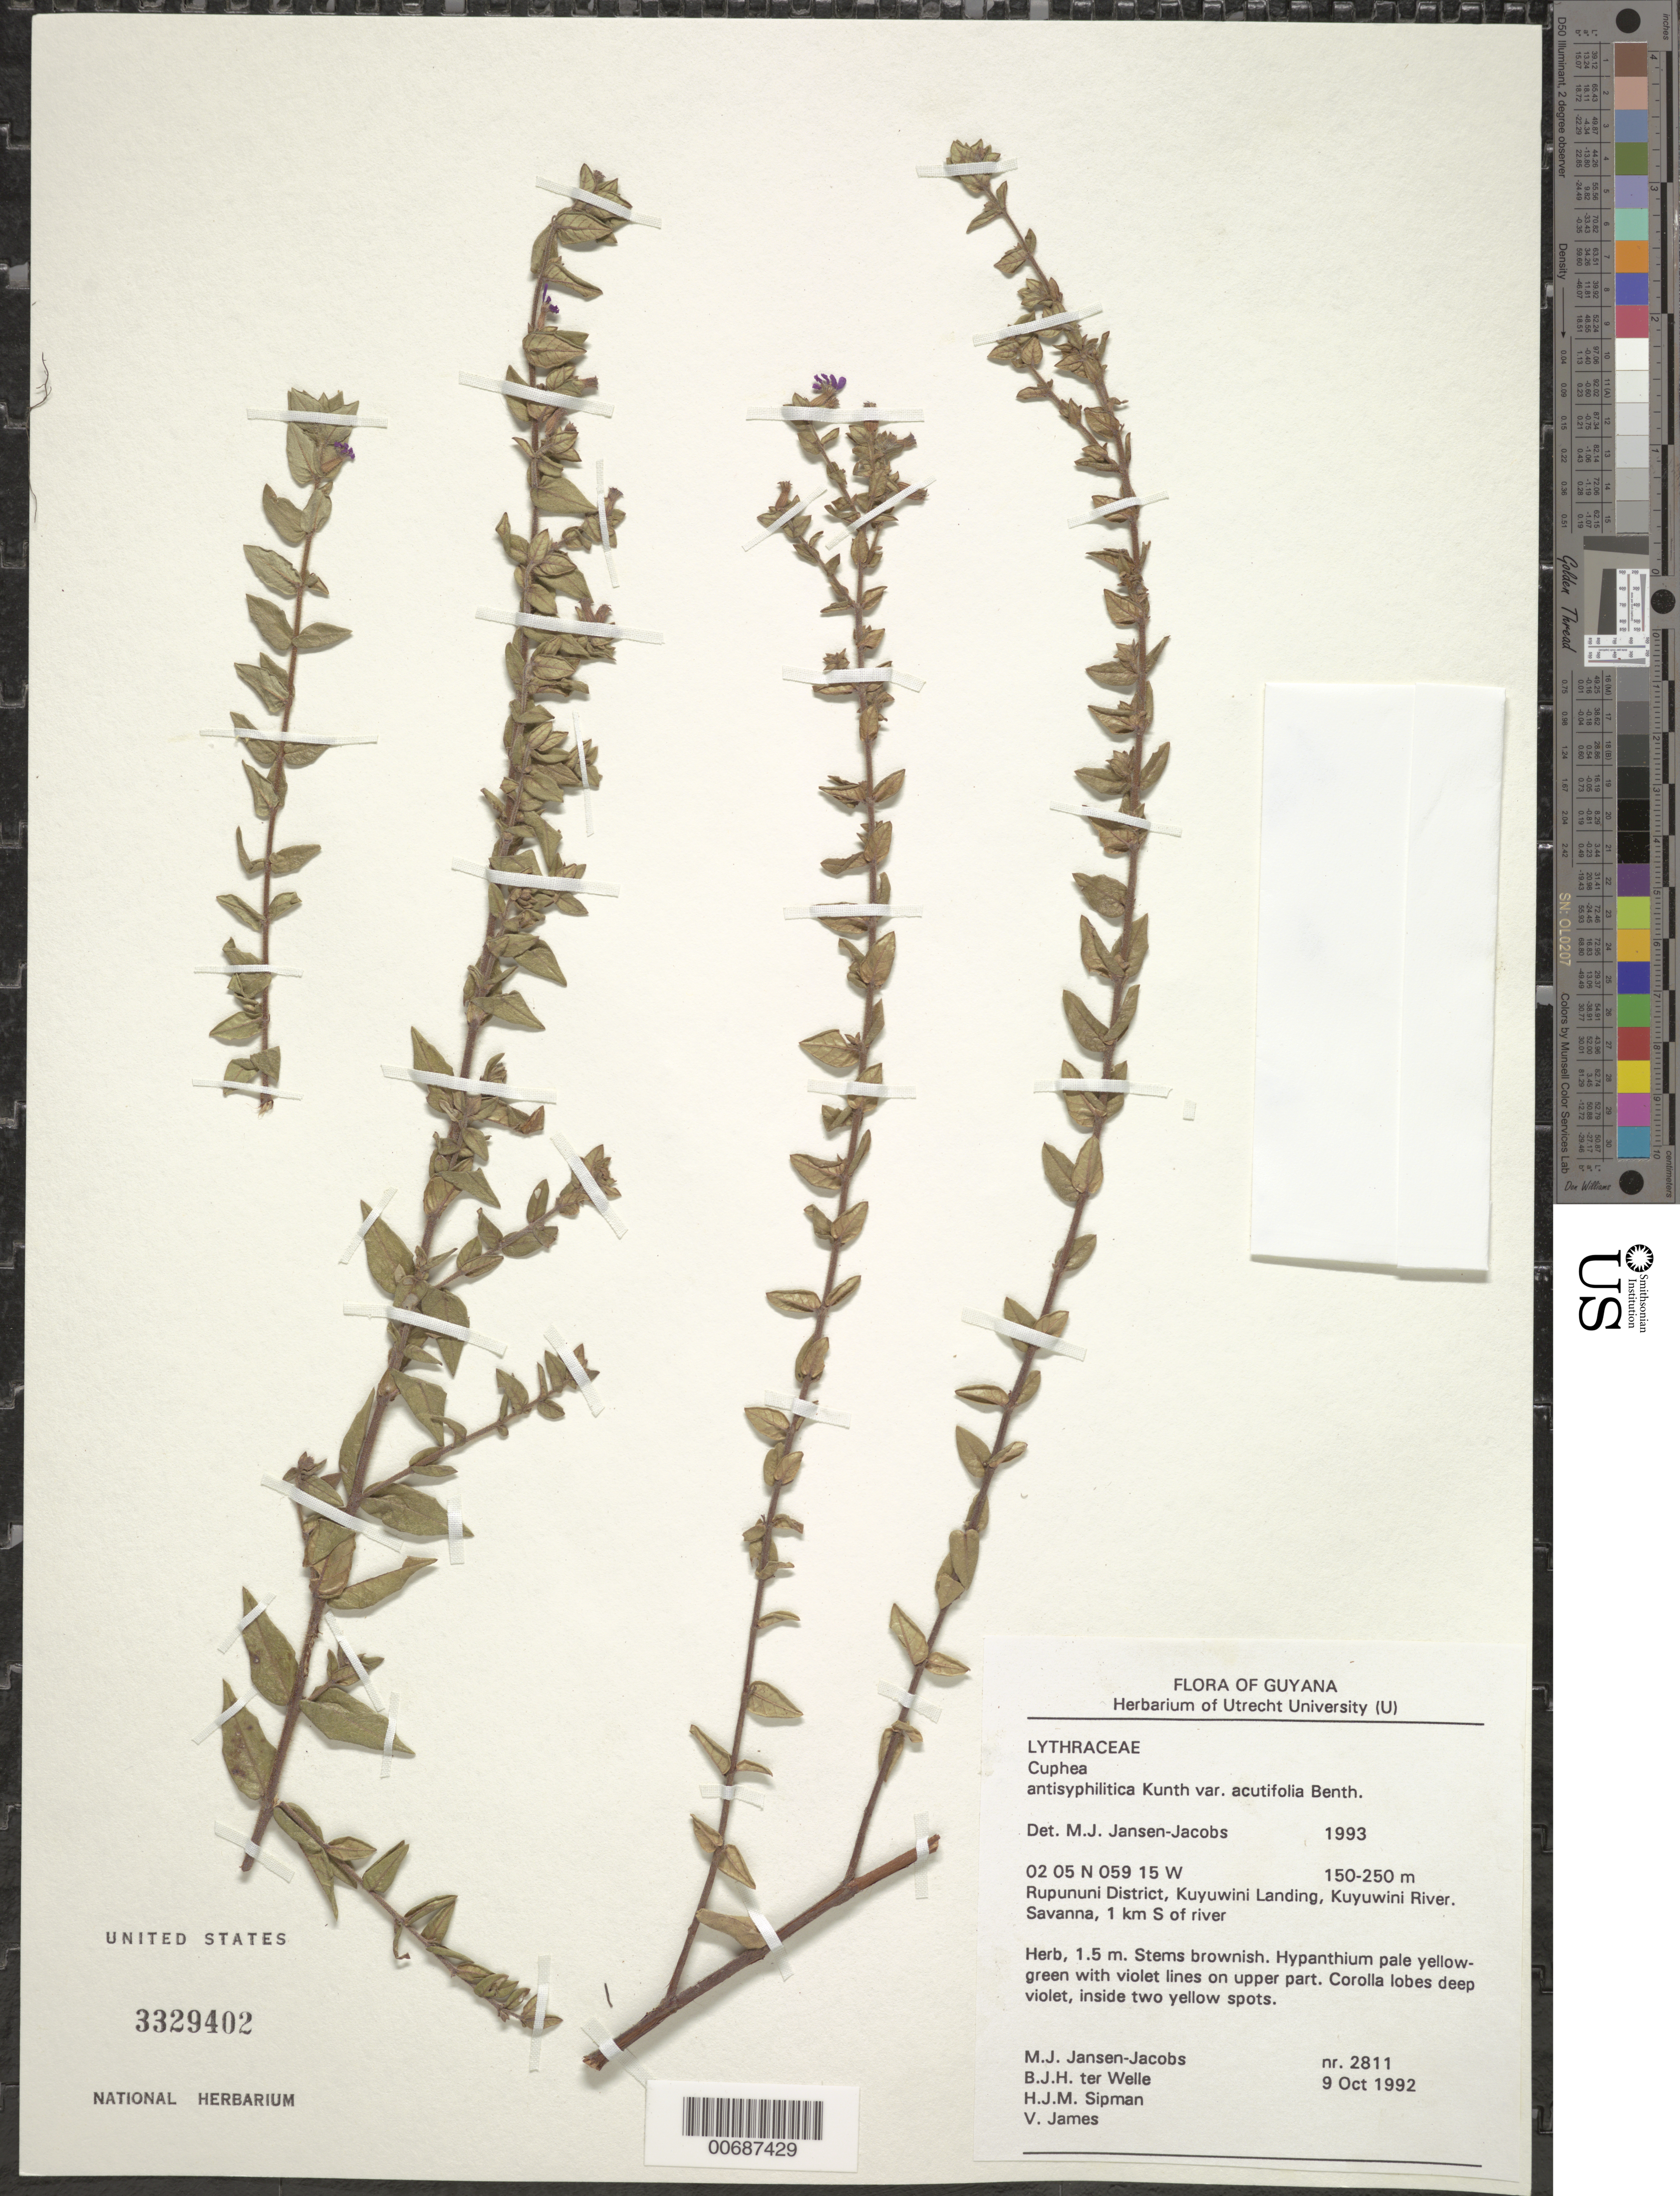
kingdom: Plantae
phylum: Tracheophyta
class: Magnoliopsida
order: Myrtales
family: Lythraceae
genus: Cuphea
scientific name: Cuphea antisyphilitica var. acutifolia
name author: Benth.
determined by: Jansen-Jacobs, M. J., (U), Nationaal Herbarium Nederland, Utrecht University branch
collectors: M. J. Jansen-Jacobs, B. Welle, H. J. M. Sipman & V. James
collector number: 2811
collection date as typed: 9-Oct-92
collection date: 1992-10-09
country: Guyana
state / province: U. Takutu-U. Essequibo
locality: Kuyuwini Landing, Kuyuwini River, Rupununi District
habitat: Savanna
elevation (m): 150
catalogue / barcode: US 3329402